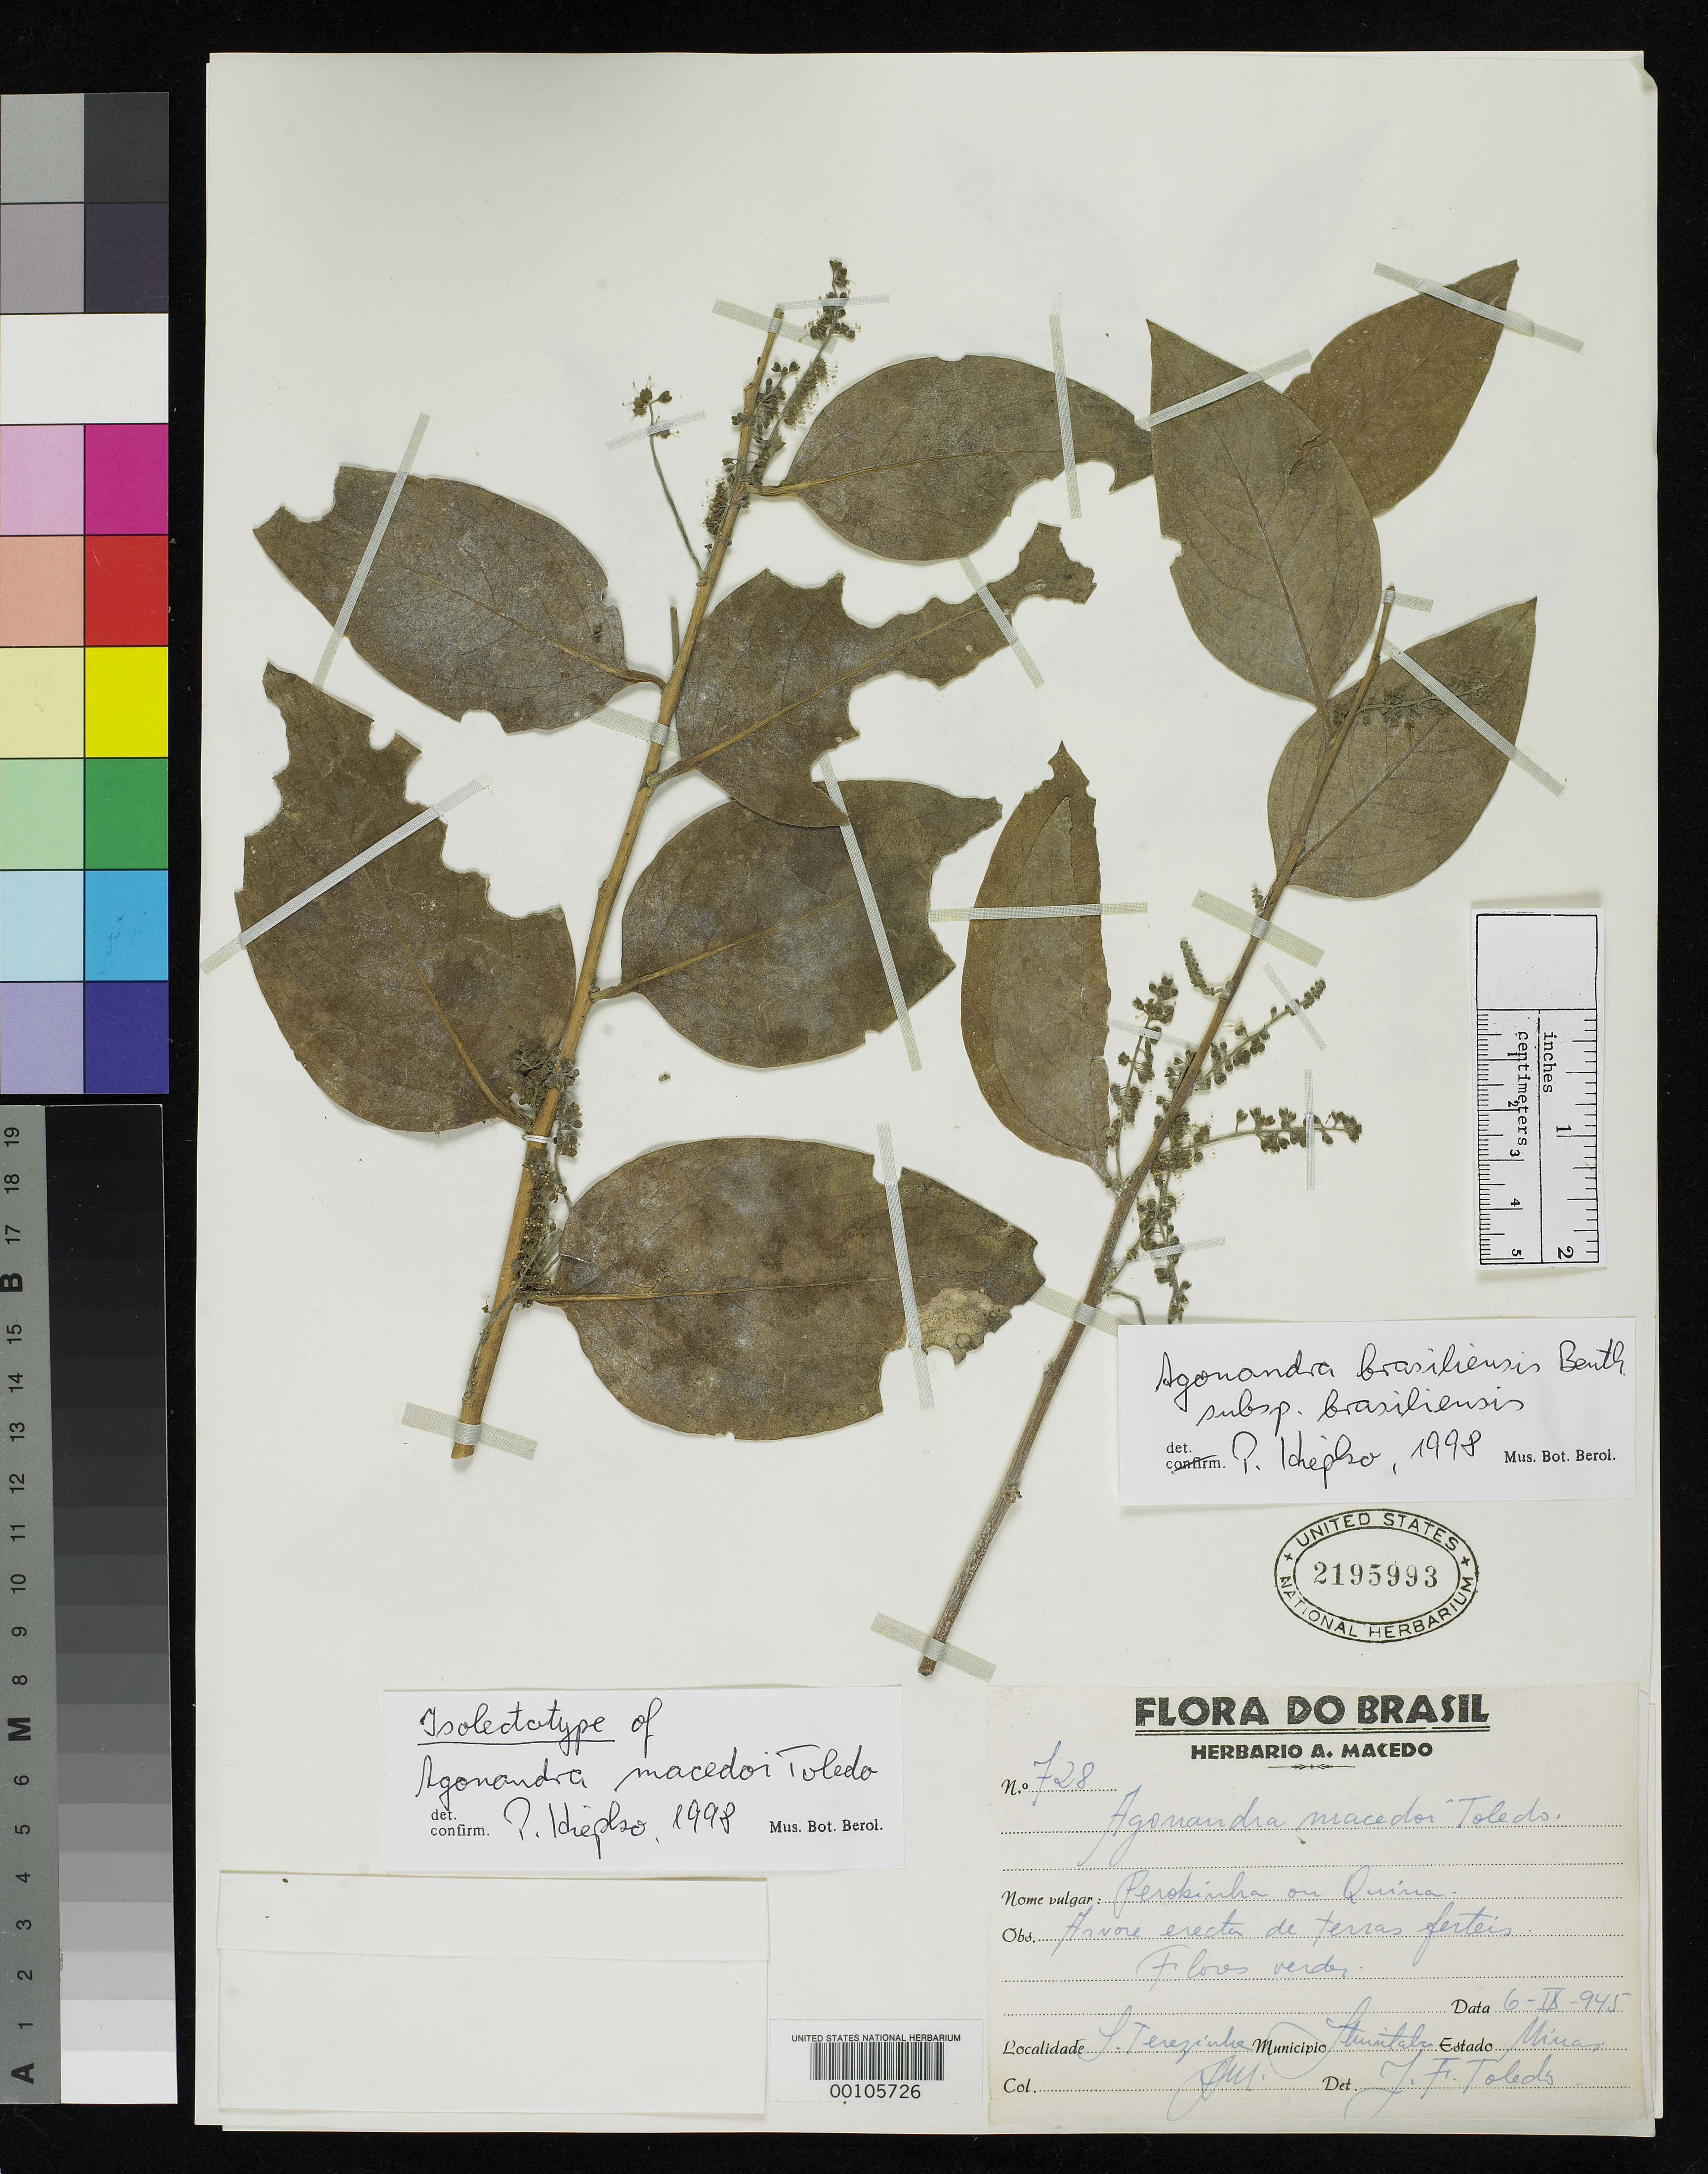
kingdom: Plantae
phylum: Tracheophyta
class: Magnoliopsida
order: Santalales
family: Opiliaceae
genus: Agonandra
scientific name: Agonandra macedoi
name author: Toledo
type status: Isotype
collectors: A. Macedo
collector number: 728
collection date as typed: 06 Sep 1945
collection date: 1945-09-06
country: Brazil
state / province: Minas Gerais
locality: Ituiutaba, Fazenda Santa Terezinha.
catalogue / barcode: US 2195993